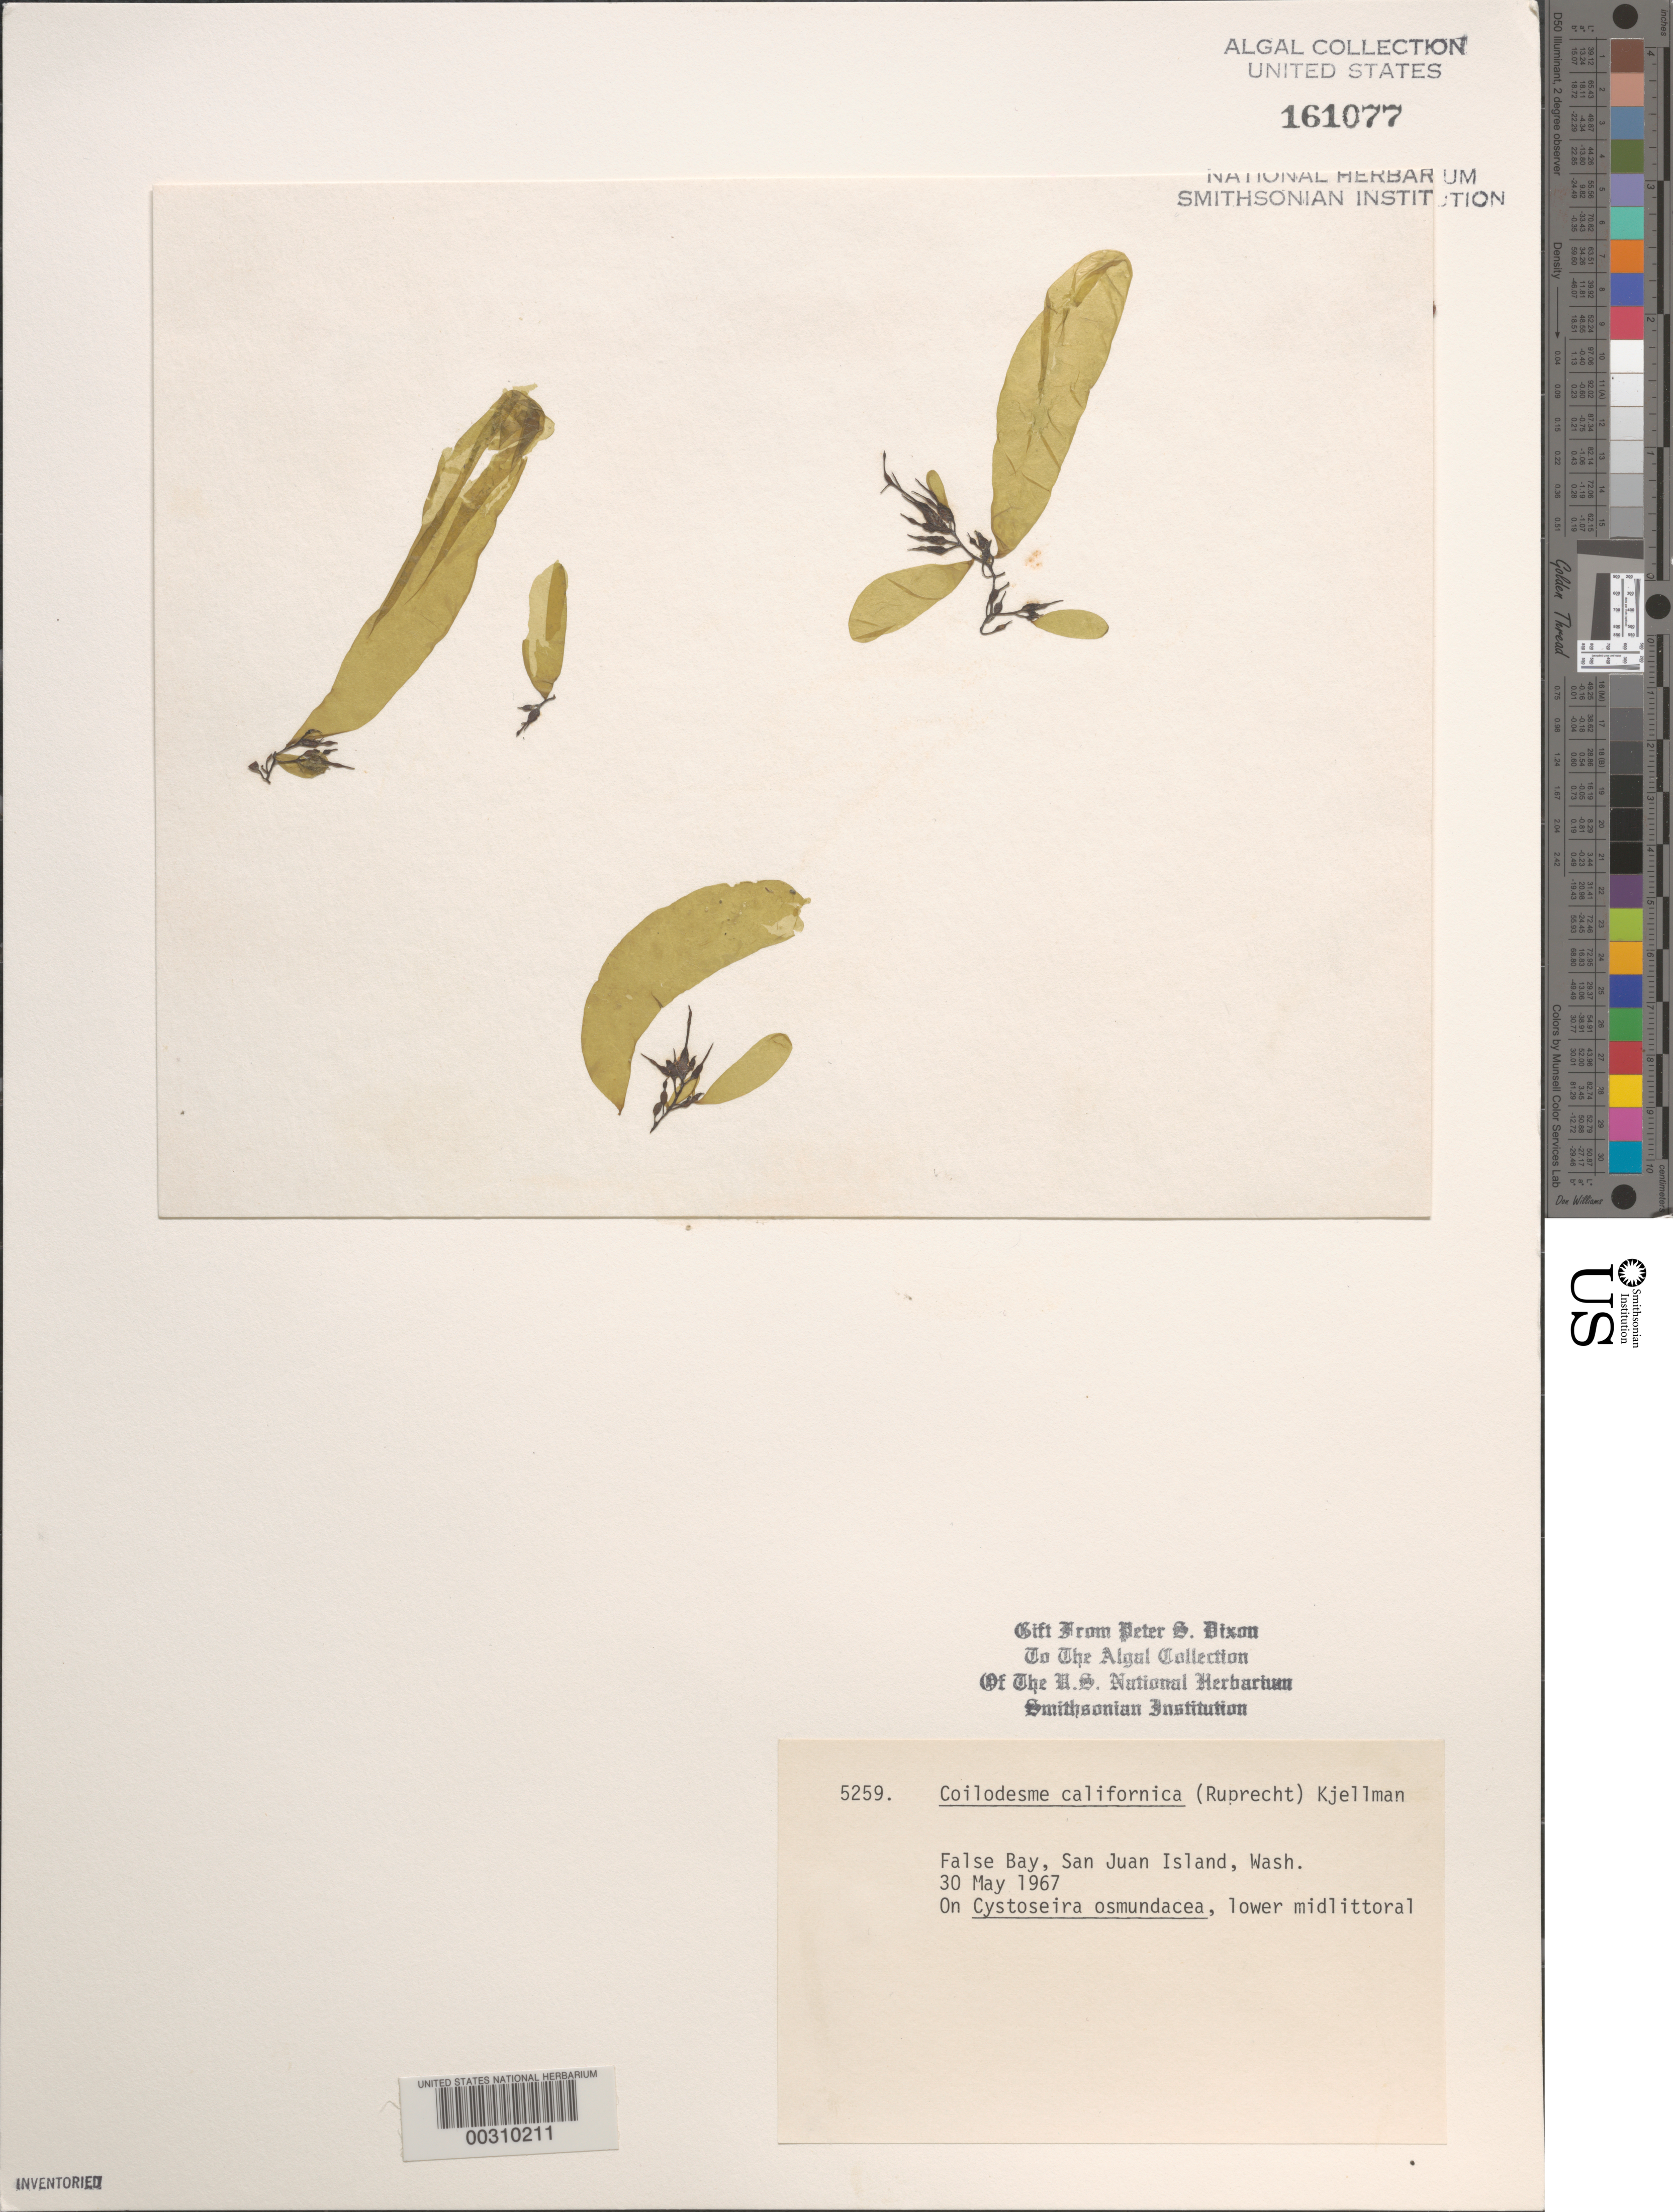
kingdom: Chromista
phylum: Ochrophyta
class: Phaeophyceae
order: Ectocarpales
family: Chordariaceae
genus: Coilodesme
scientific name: Coilodesme californica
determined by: Dixon, P. S.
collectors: P. S. Dixon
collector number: PSD 5259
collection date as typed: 30 May 1967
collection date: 1967-05-30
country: United States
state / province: Washington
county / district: San Juan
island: San Juan Island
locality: False Bay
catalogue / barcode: US 161077